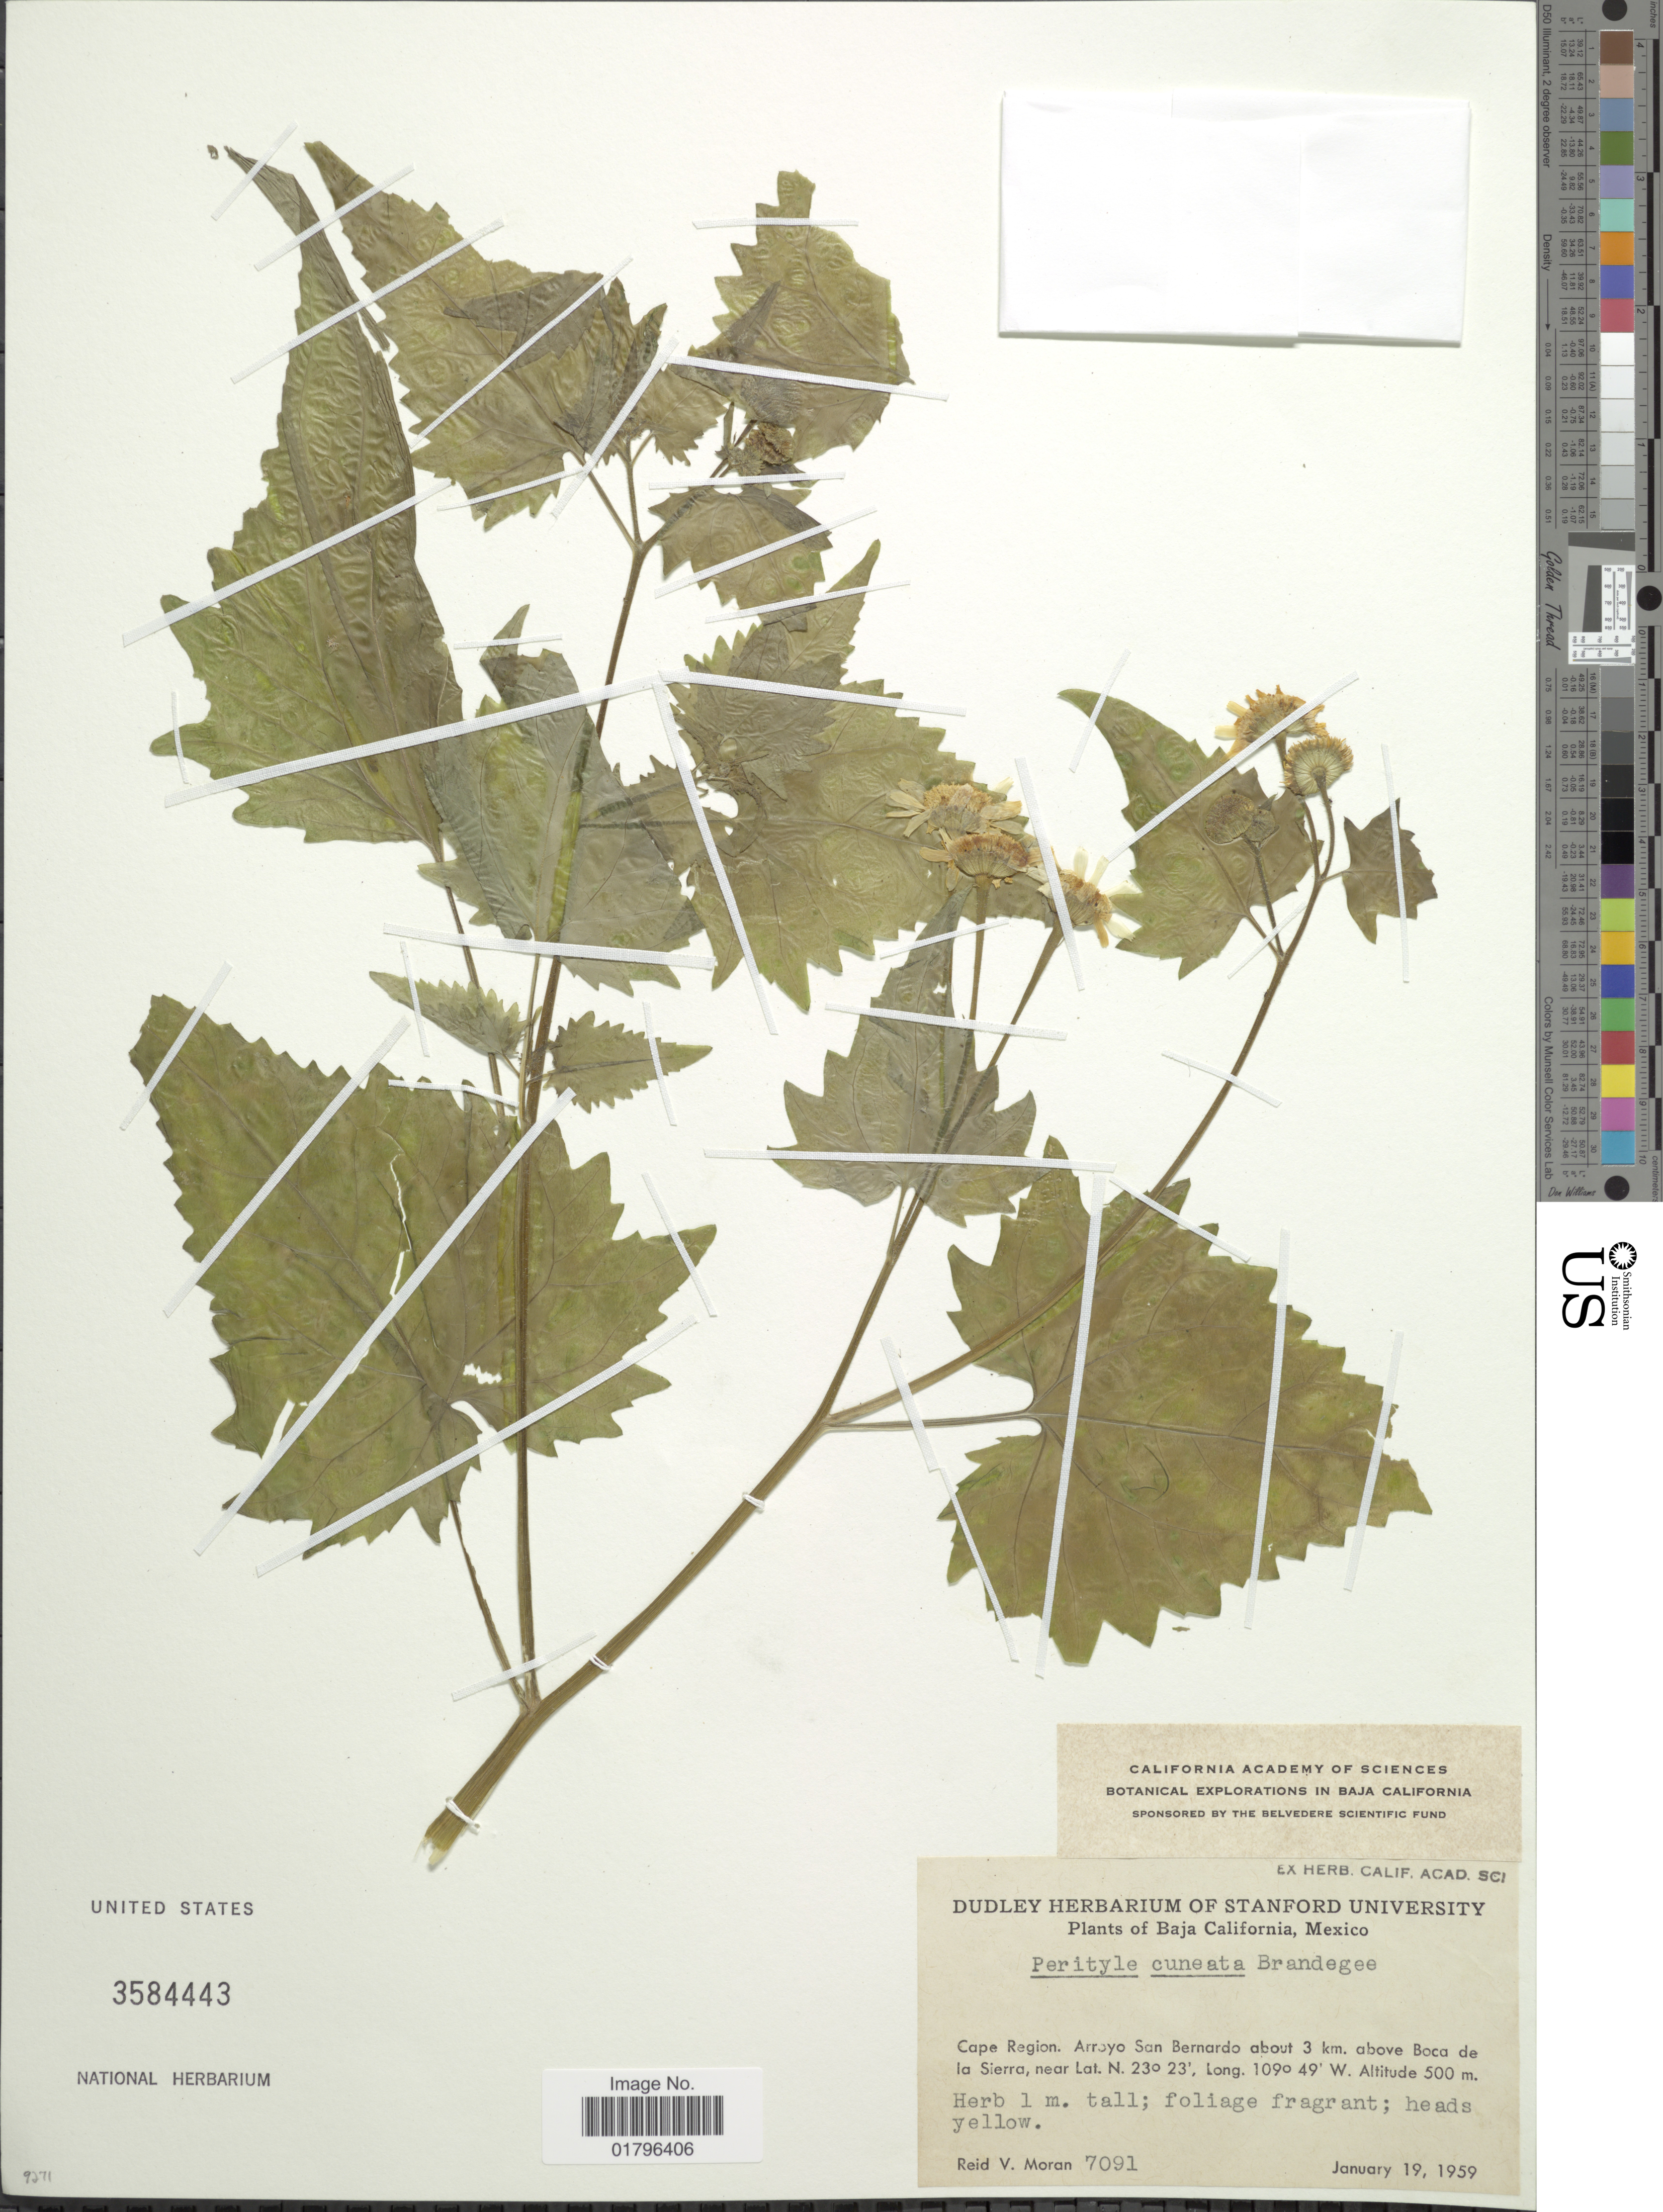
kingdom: Plantae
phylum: Tracheophyta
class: Magnoliopsida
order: Asterales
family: Asteraceae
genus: Perityle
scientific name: Perityle cuneata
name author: Brandegee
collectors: R. V. Moran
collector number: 7091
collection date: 1959-01-19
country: Mexico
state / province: Baja California Sur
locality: Cape Region, Arroyo San Bernardo about 3 km above Boca de la Sierra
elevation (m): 500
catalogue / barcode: US 3584443